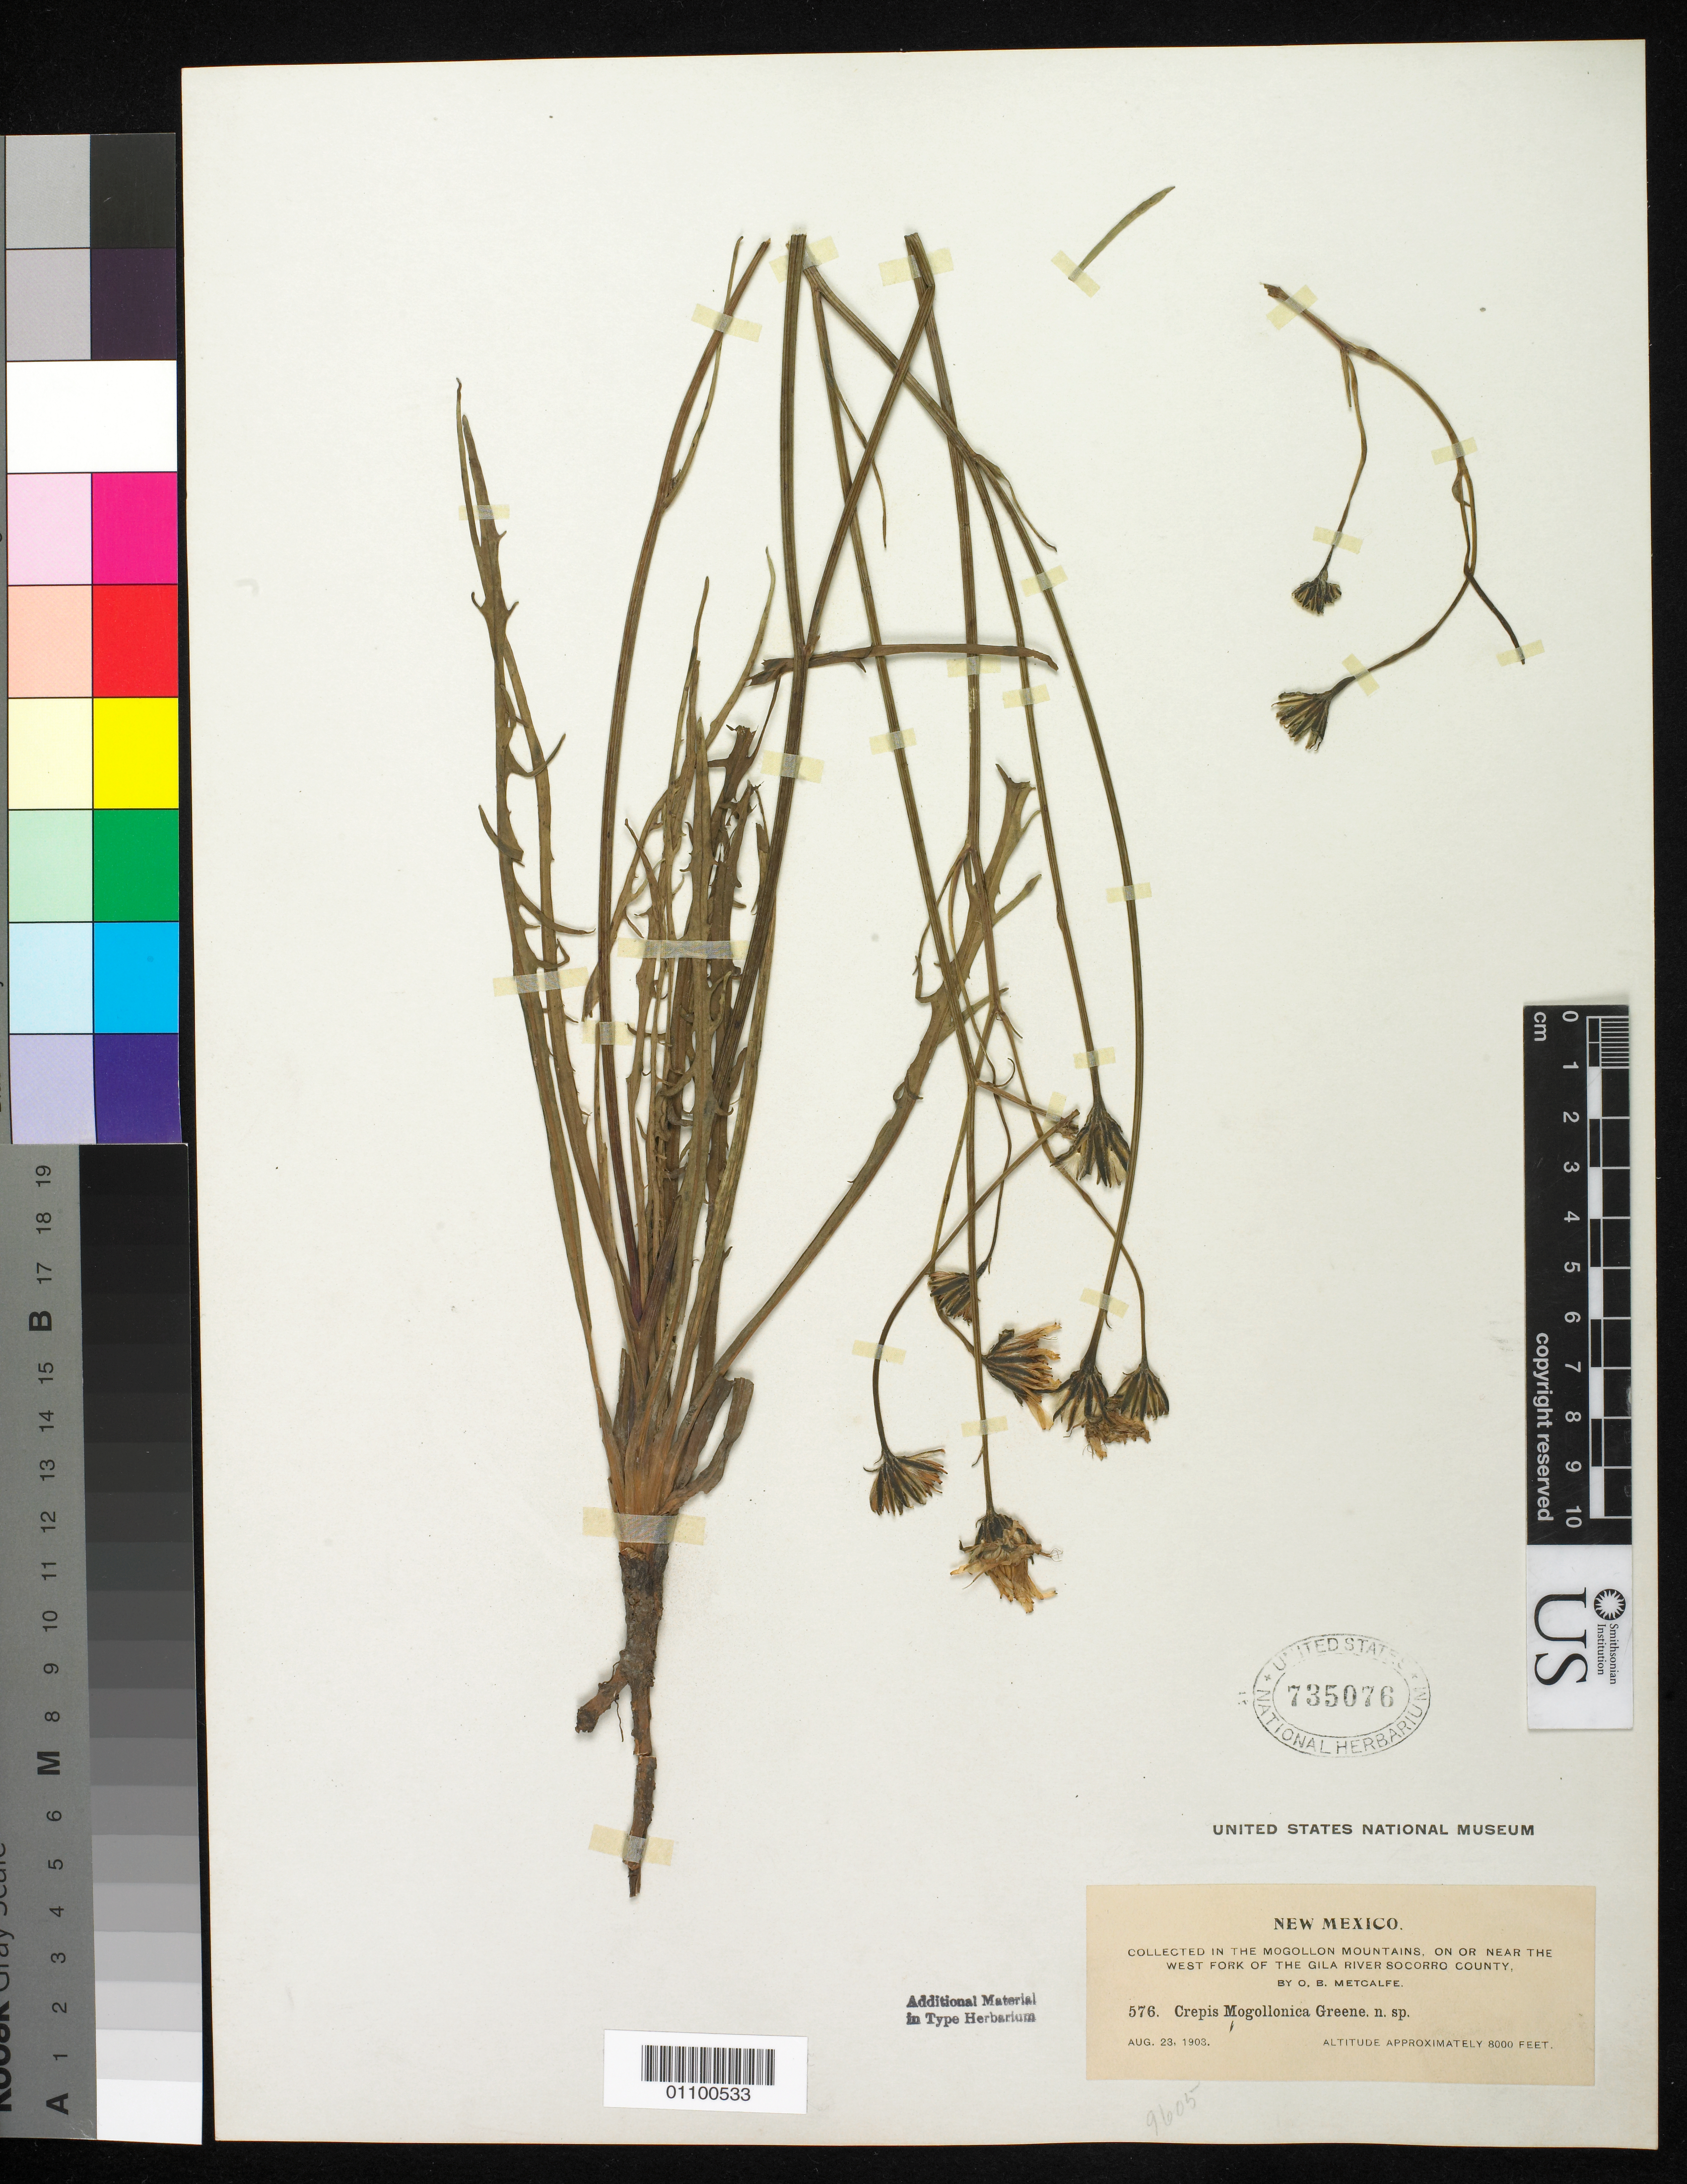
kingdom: Plantae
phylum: Tracheophyta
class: Magnoliopsida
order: Asterales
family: Asteraceae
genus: Crepis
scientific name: Crepis mogollonica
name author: Greene ex Wooton & Standl.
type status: Isotype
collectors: O. B. Metcalfe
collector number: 576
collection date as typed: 23 Aug 1903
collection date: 1903-08-23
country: United States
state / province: New Mexico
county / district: Socorro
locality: Mongollon Mountains, on or near the west fork of the Gila River, Socorro County.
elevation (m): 2438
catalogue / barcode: US 735076